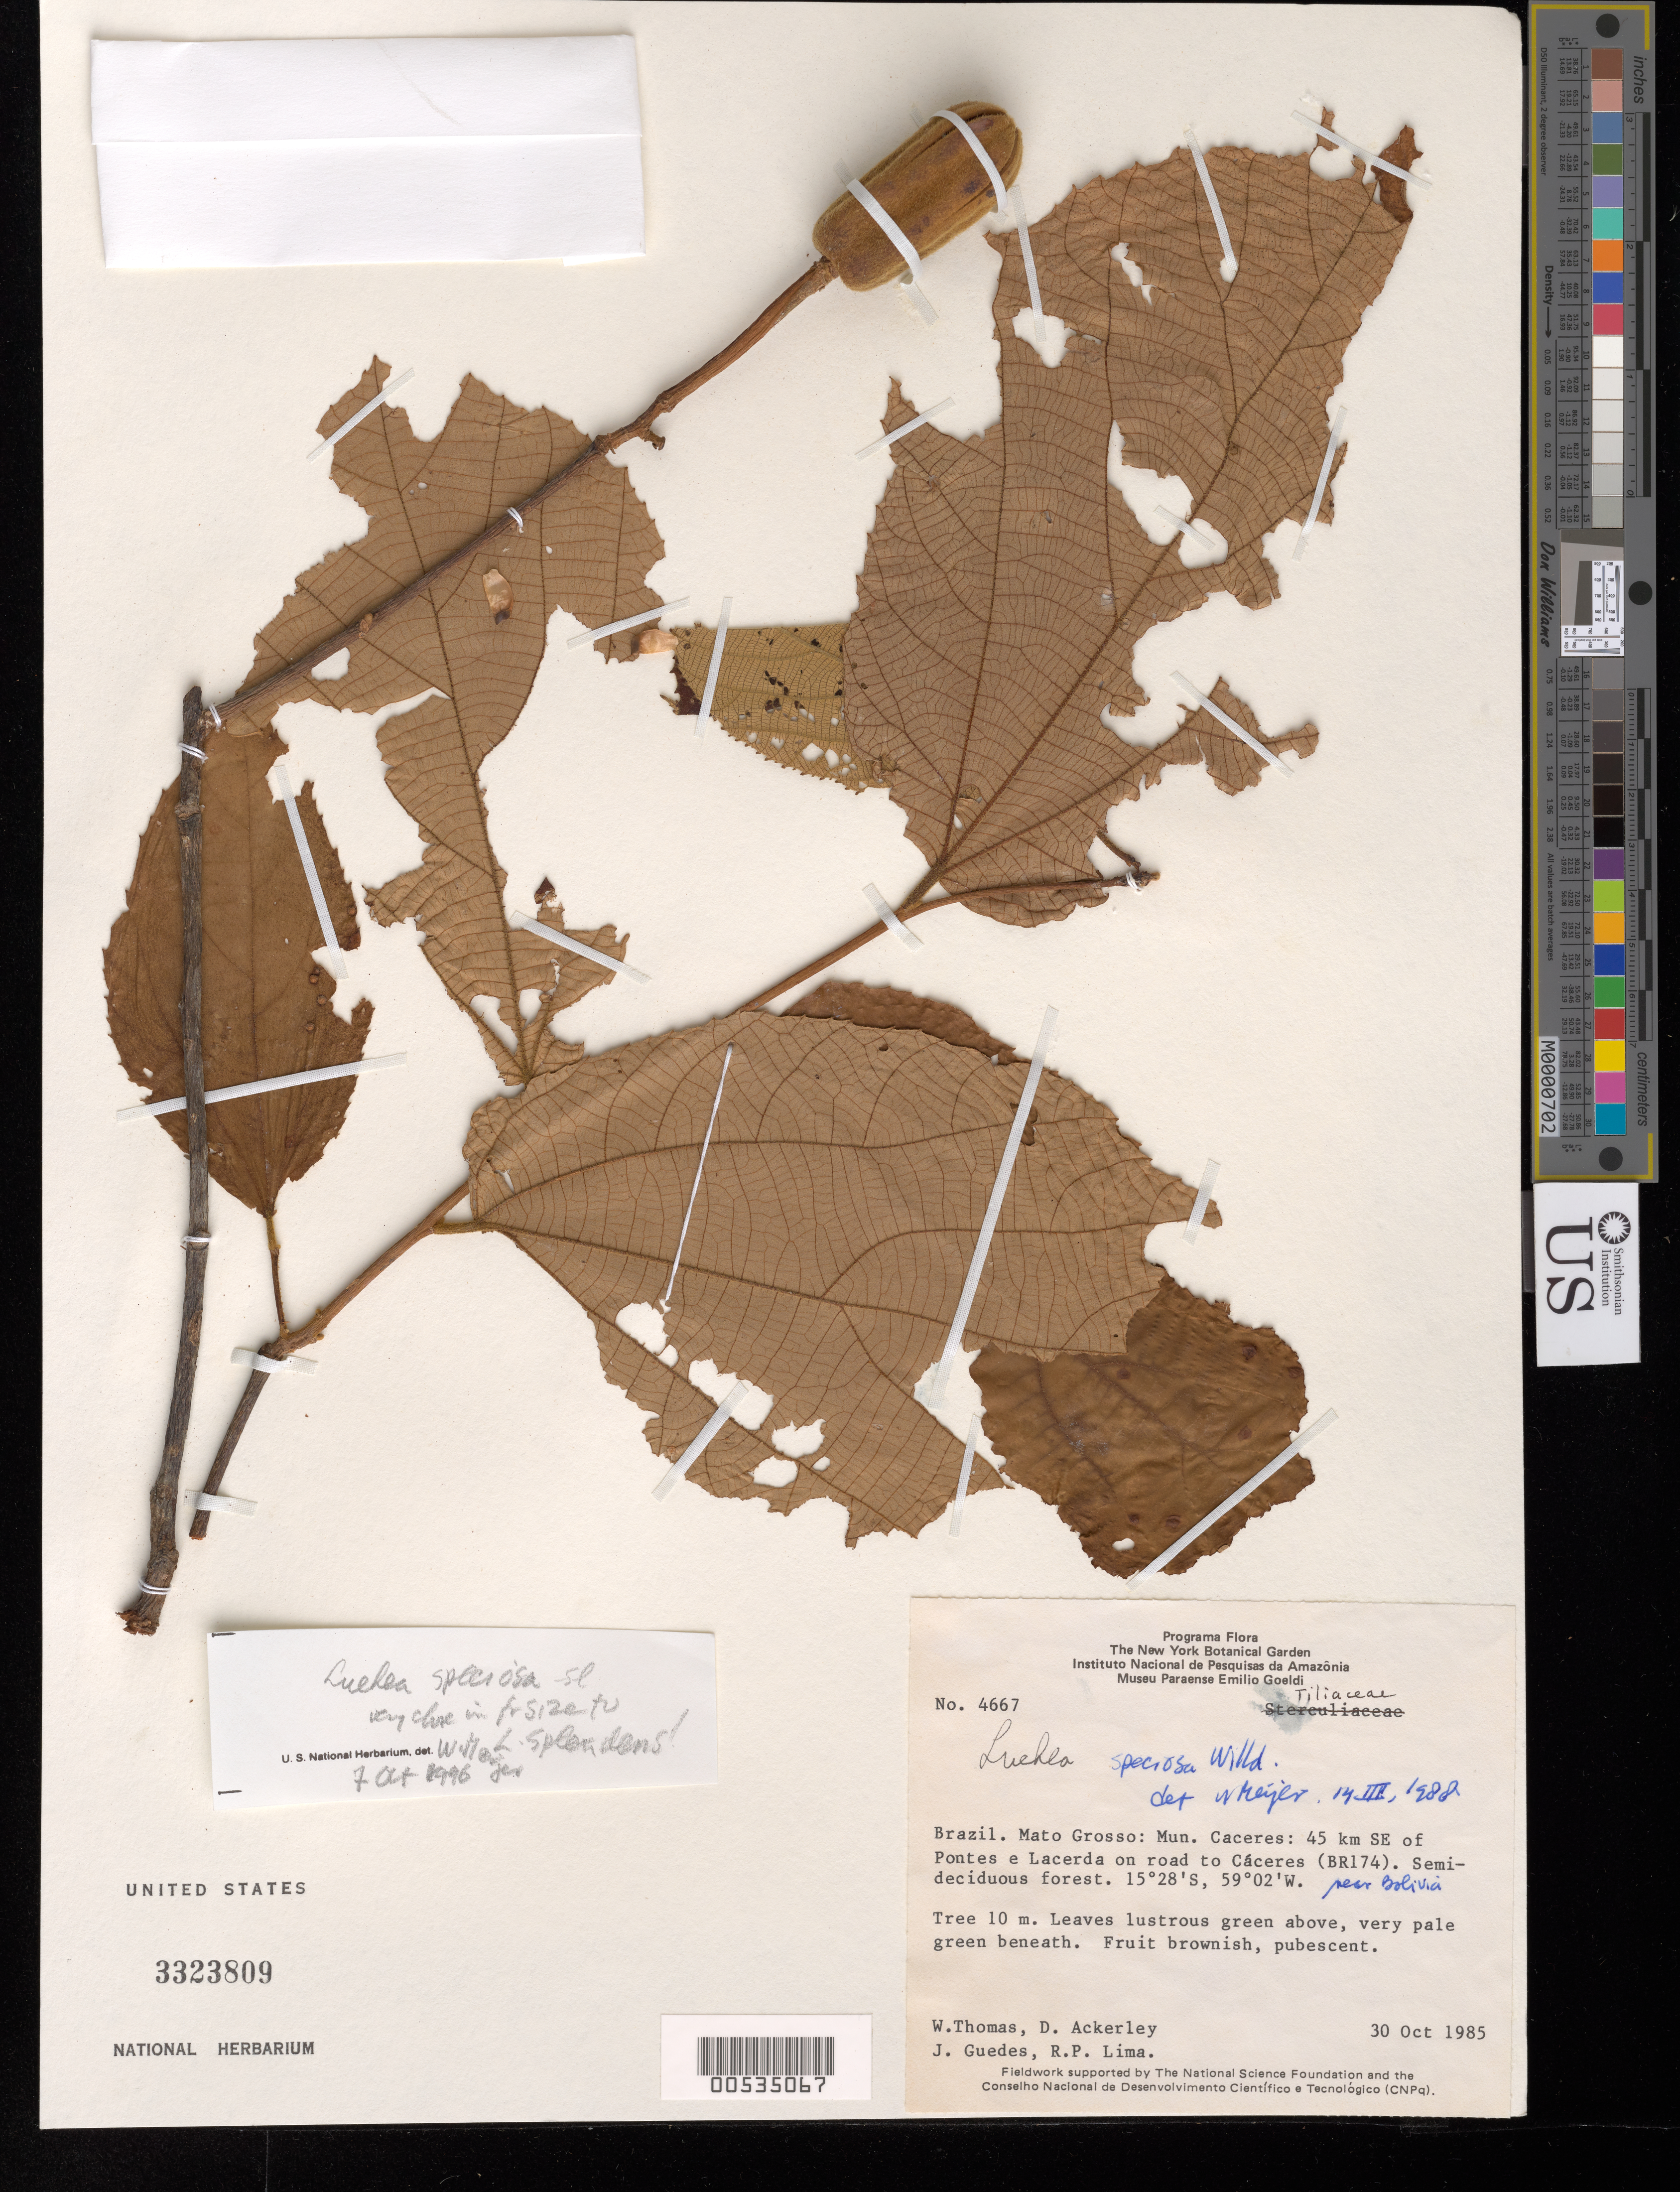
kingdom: Plantae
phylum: Tracheophyta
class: Magnoliopsida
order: Malvales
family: Malvaceae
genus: Luehea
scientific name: Luehea speciosa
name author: Willd.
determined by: Meijer, W.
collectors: W. Thomas, D. Ackerley, J. Guedes & R. P. Lima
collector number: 4667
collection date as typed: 30 Oct 1985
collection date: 1985-10-30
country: Brazil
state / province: Mato Grosso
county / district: Cáceres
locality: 45 km S of Pontes e lacerda on road to Cáceres (BR174)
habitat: Semi-deciduous forest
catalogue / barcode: US 3323809